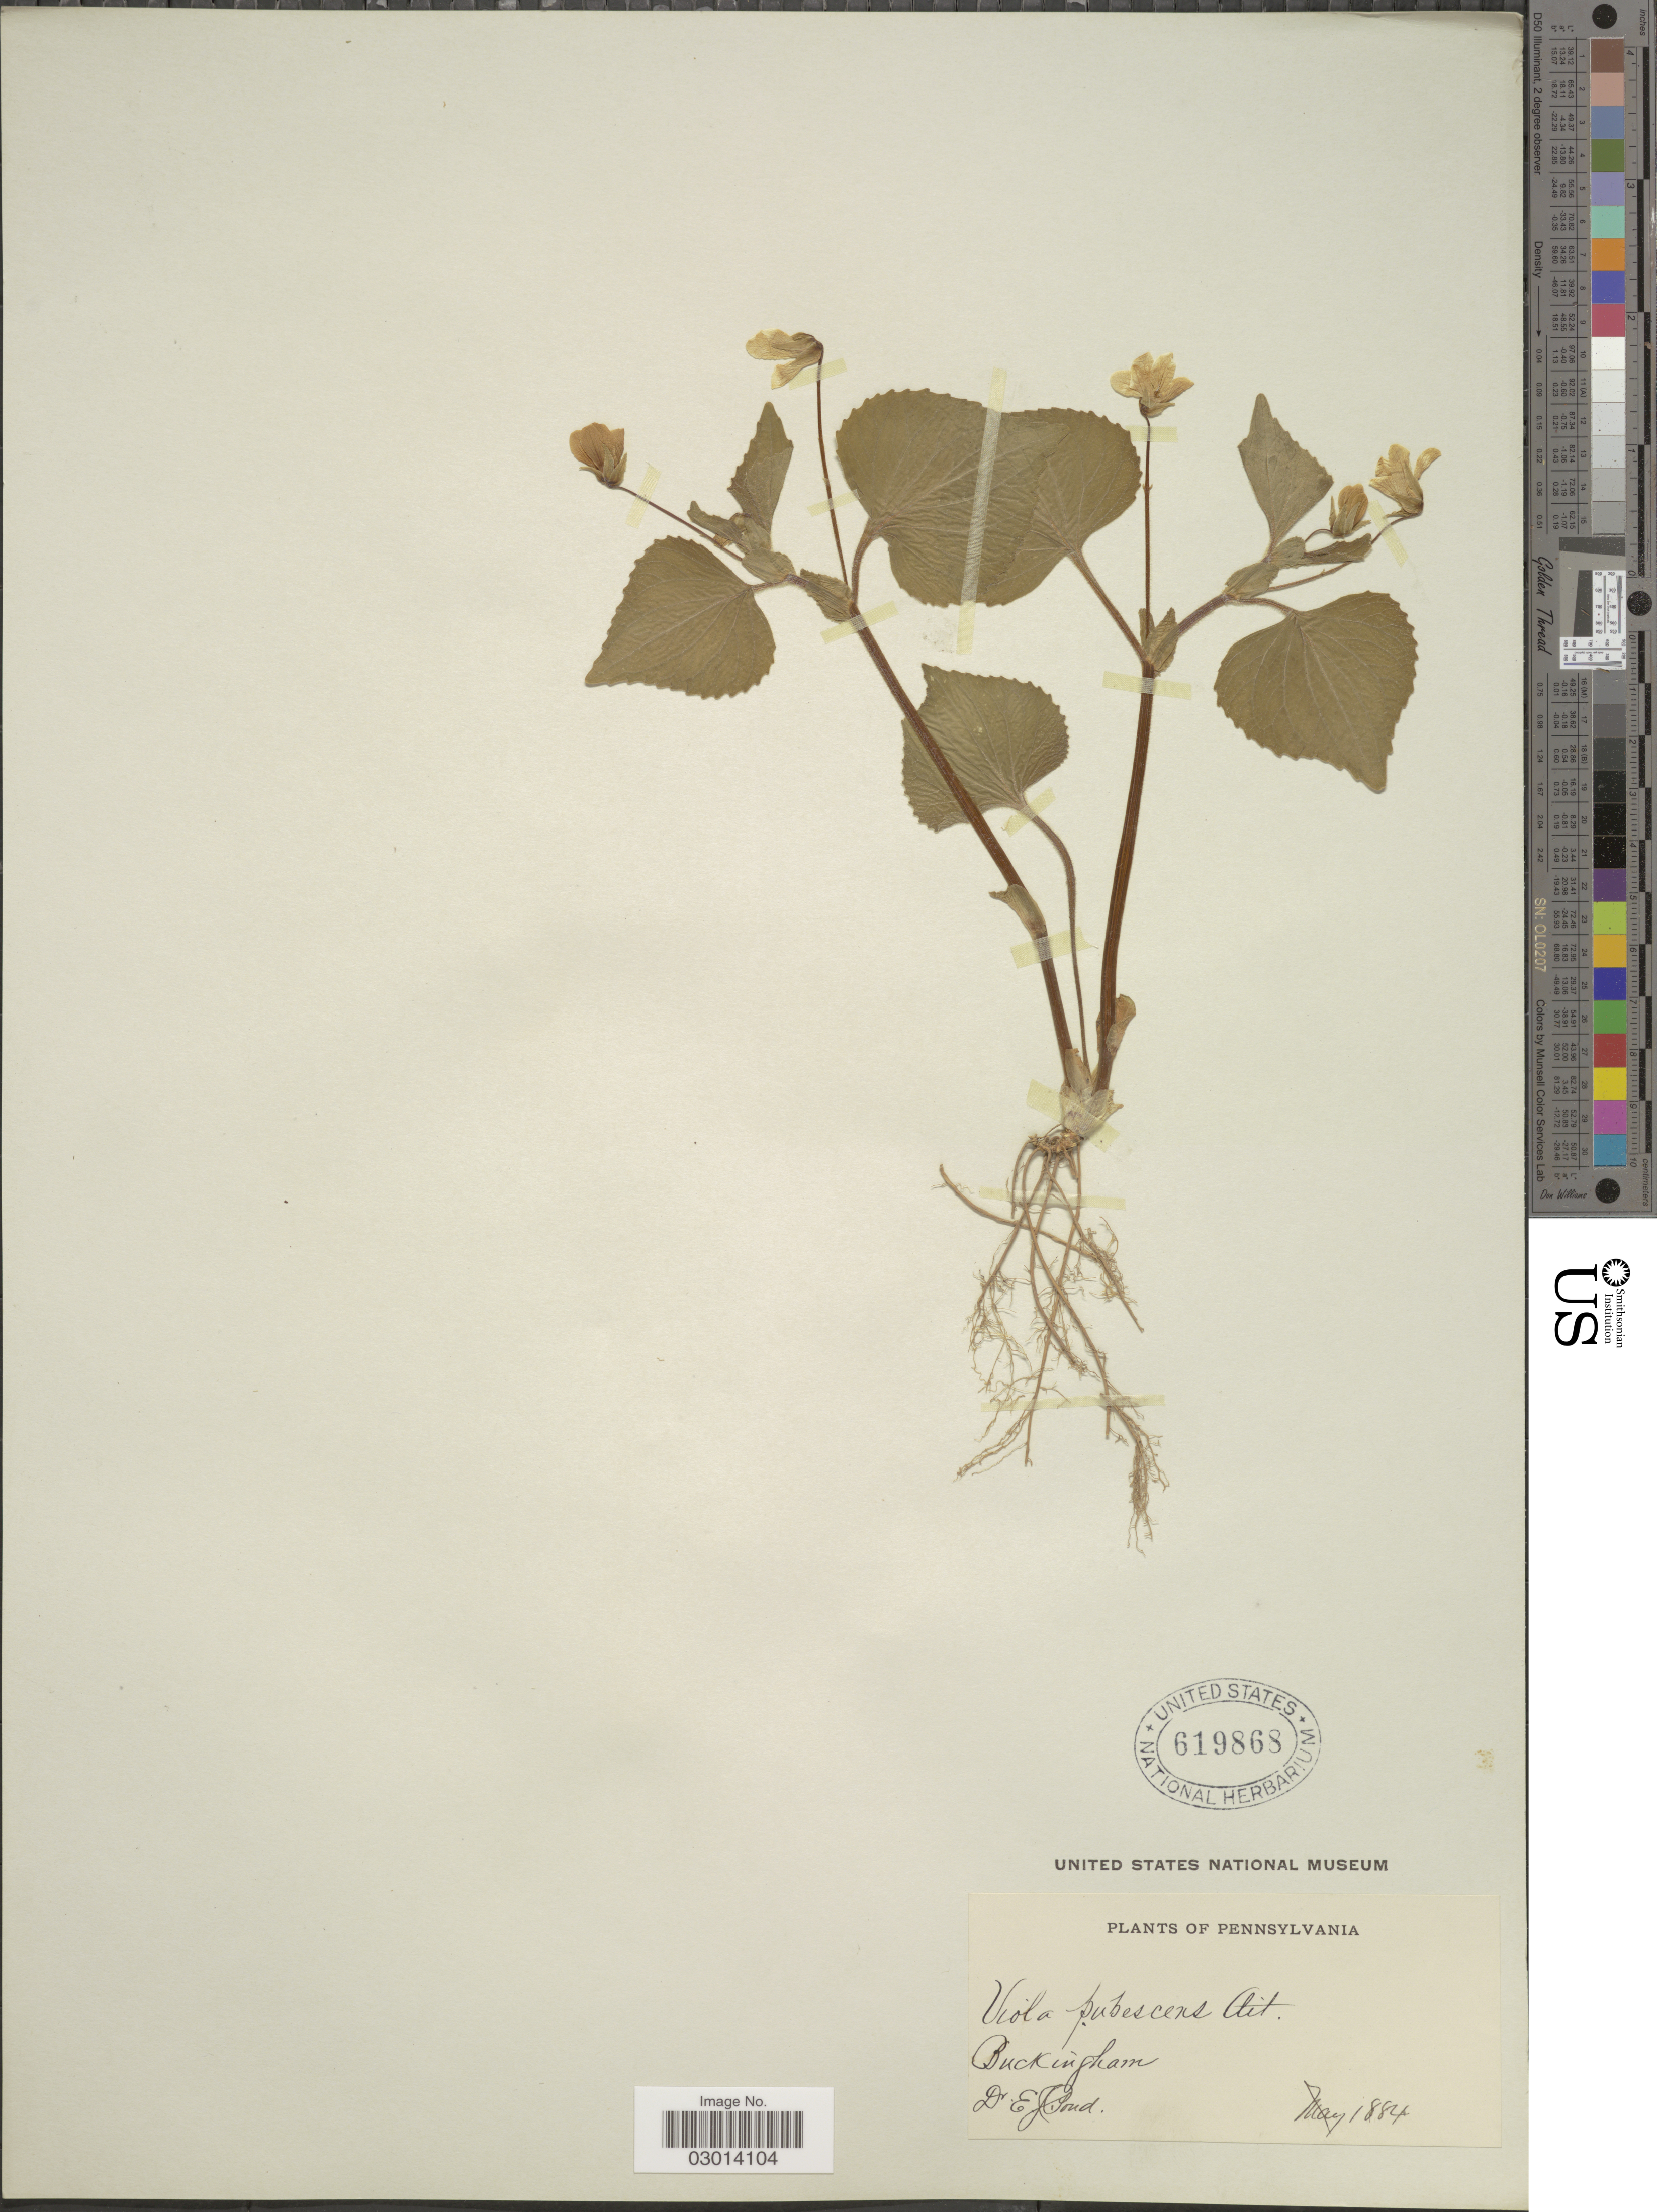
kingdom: Plantae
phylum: Tracheophyta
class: Magnoliopsida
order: Malpighiales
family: Violaceae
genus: Viola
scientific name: Viola pubescens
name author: Aiton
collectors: E. Pond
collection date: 1884-05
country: United States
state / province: Pennsylvania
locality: Buckingham.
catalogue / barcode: US 619868